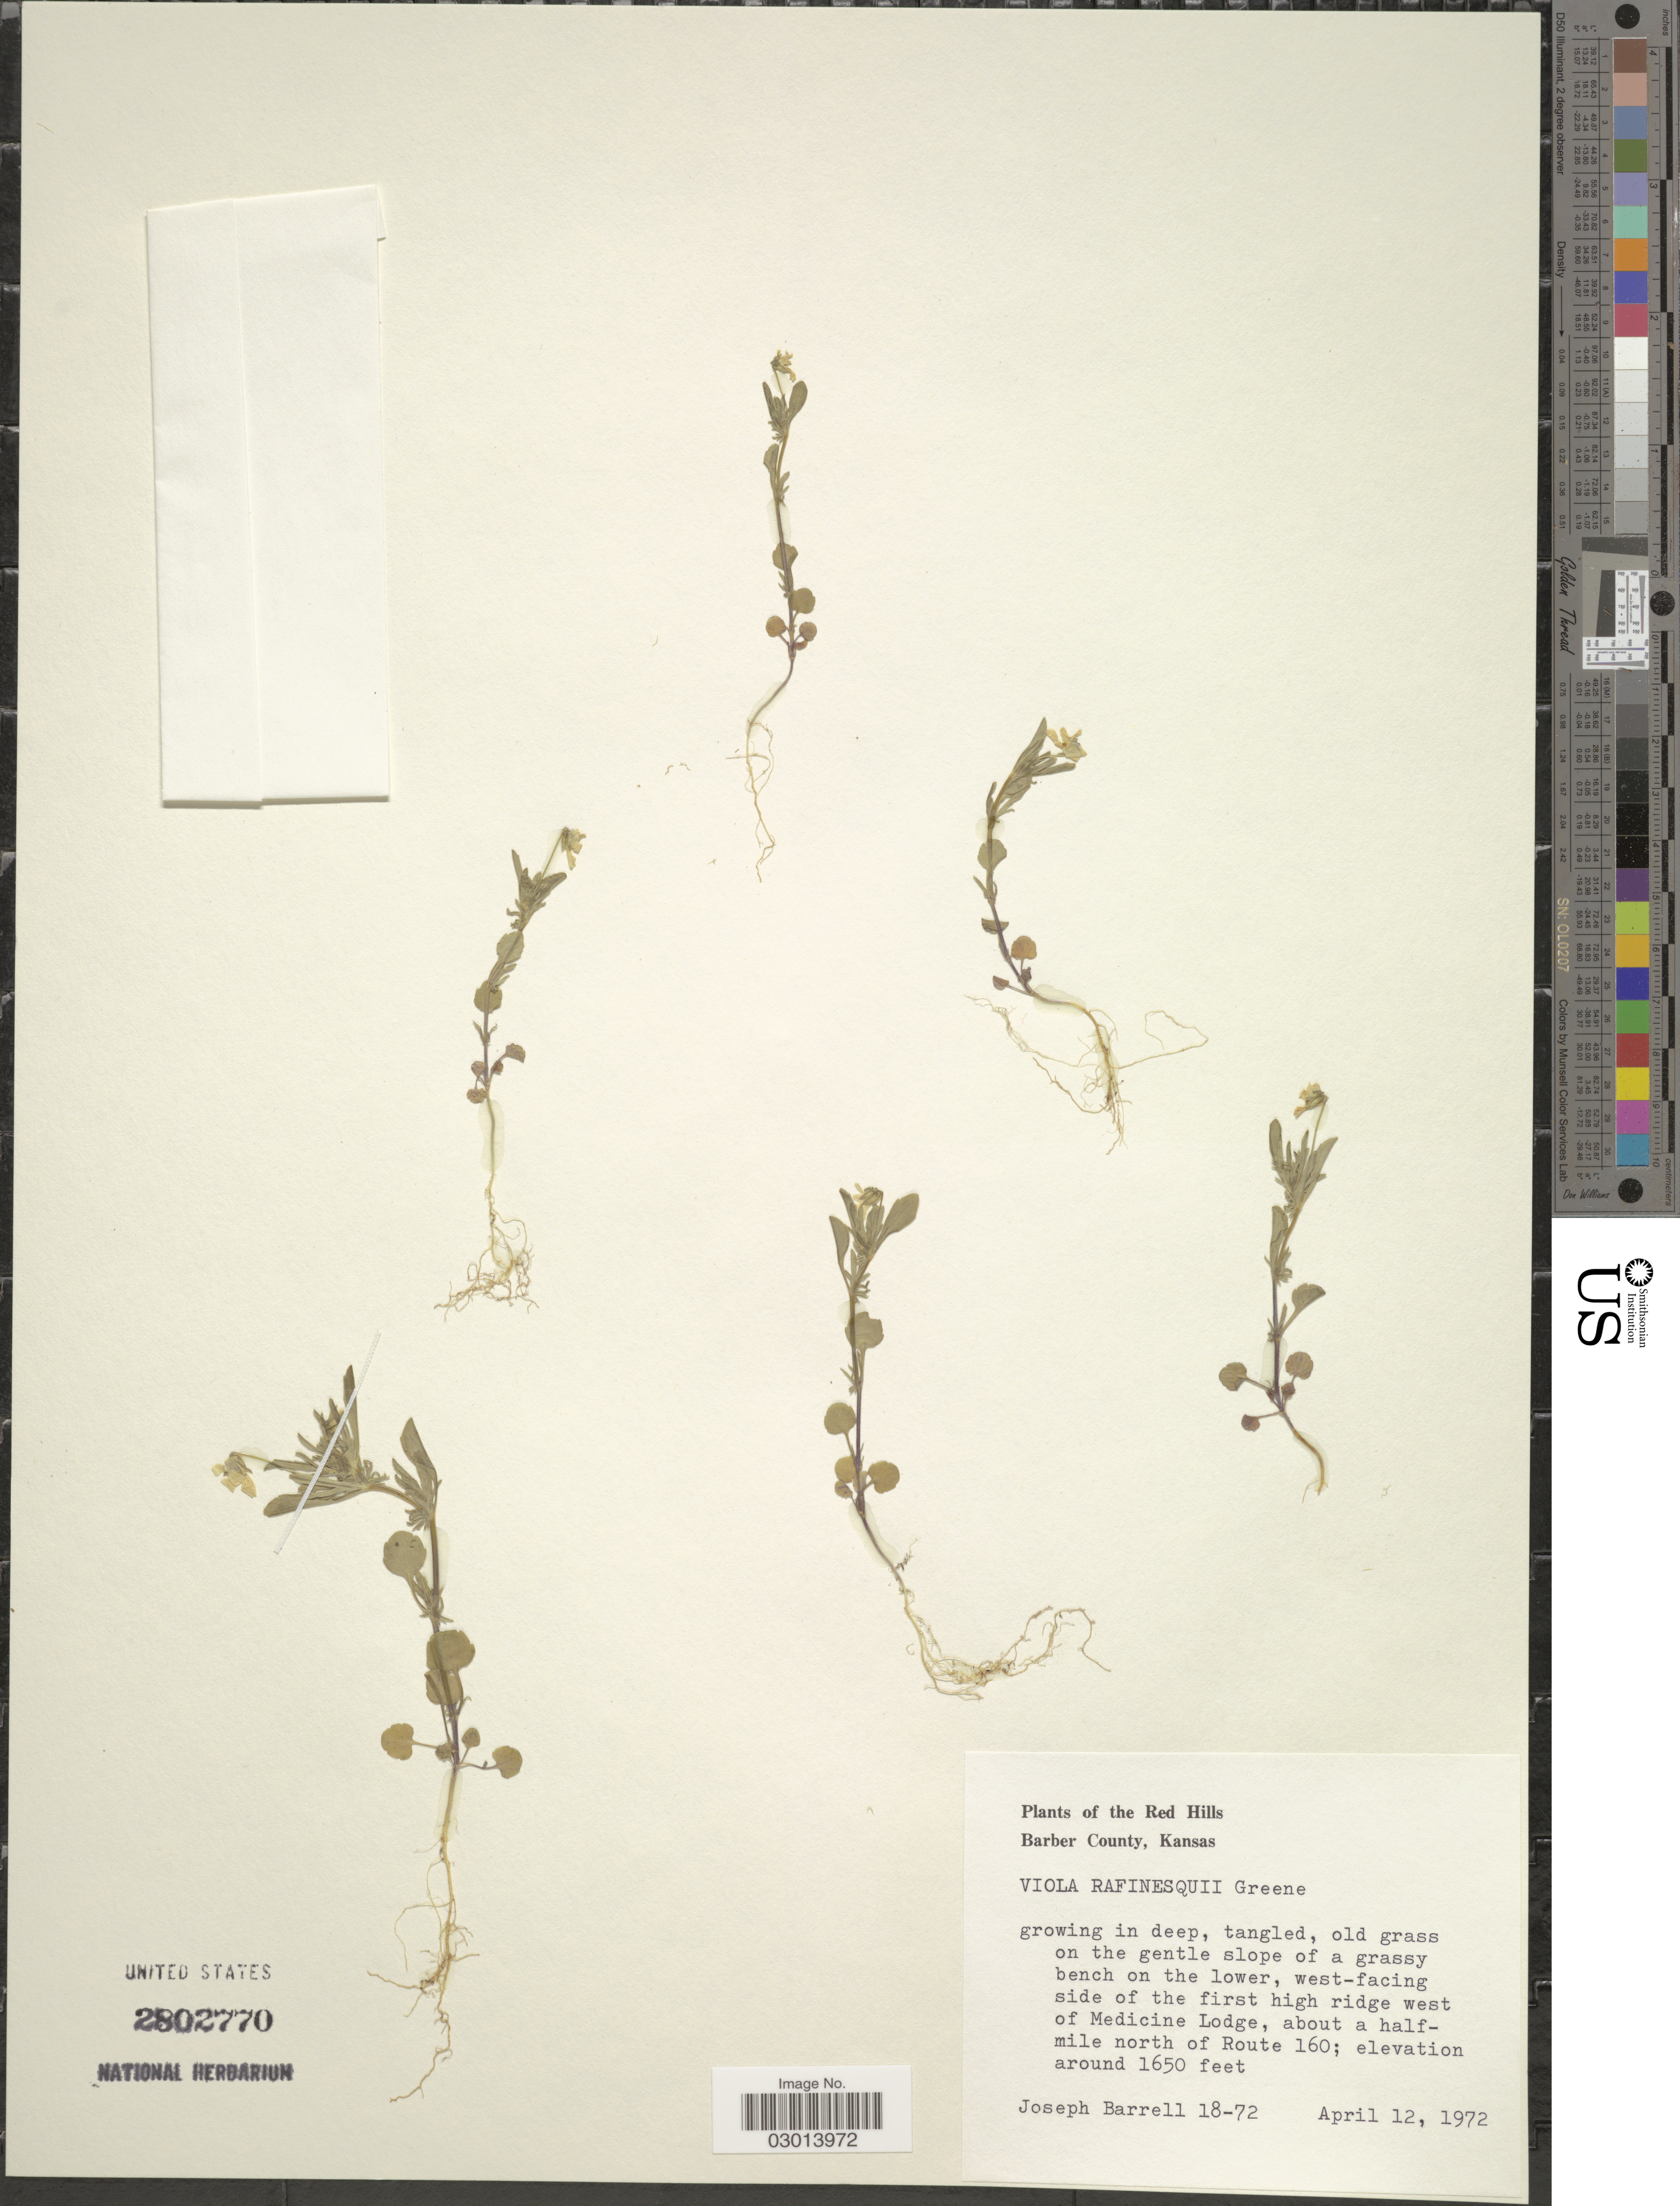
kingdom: Plantae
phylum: Tracheophyta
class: Magnoliopsida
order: Malpighiales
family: Violaceae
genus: Viola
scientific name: Viola rafinesquei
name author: Greene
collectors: J. Barrell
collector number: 18-72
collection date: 1972-04-12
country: United States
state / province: Kansas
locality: Red Hills. Barber County. West-facing side of the first high ridge west of Medicine Lodge, about a half-mile north of Route 160.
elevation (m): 503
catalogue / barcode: US 2802770